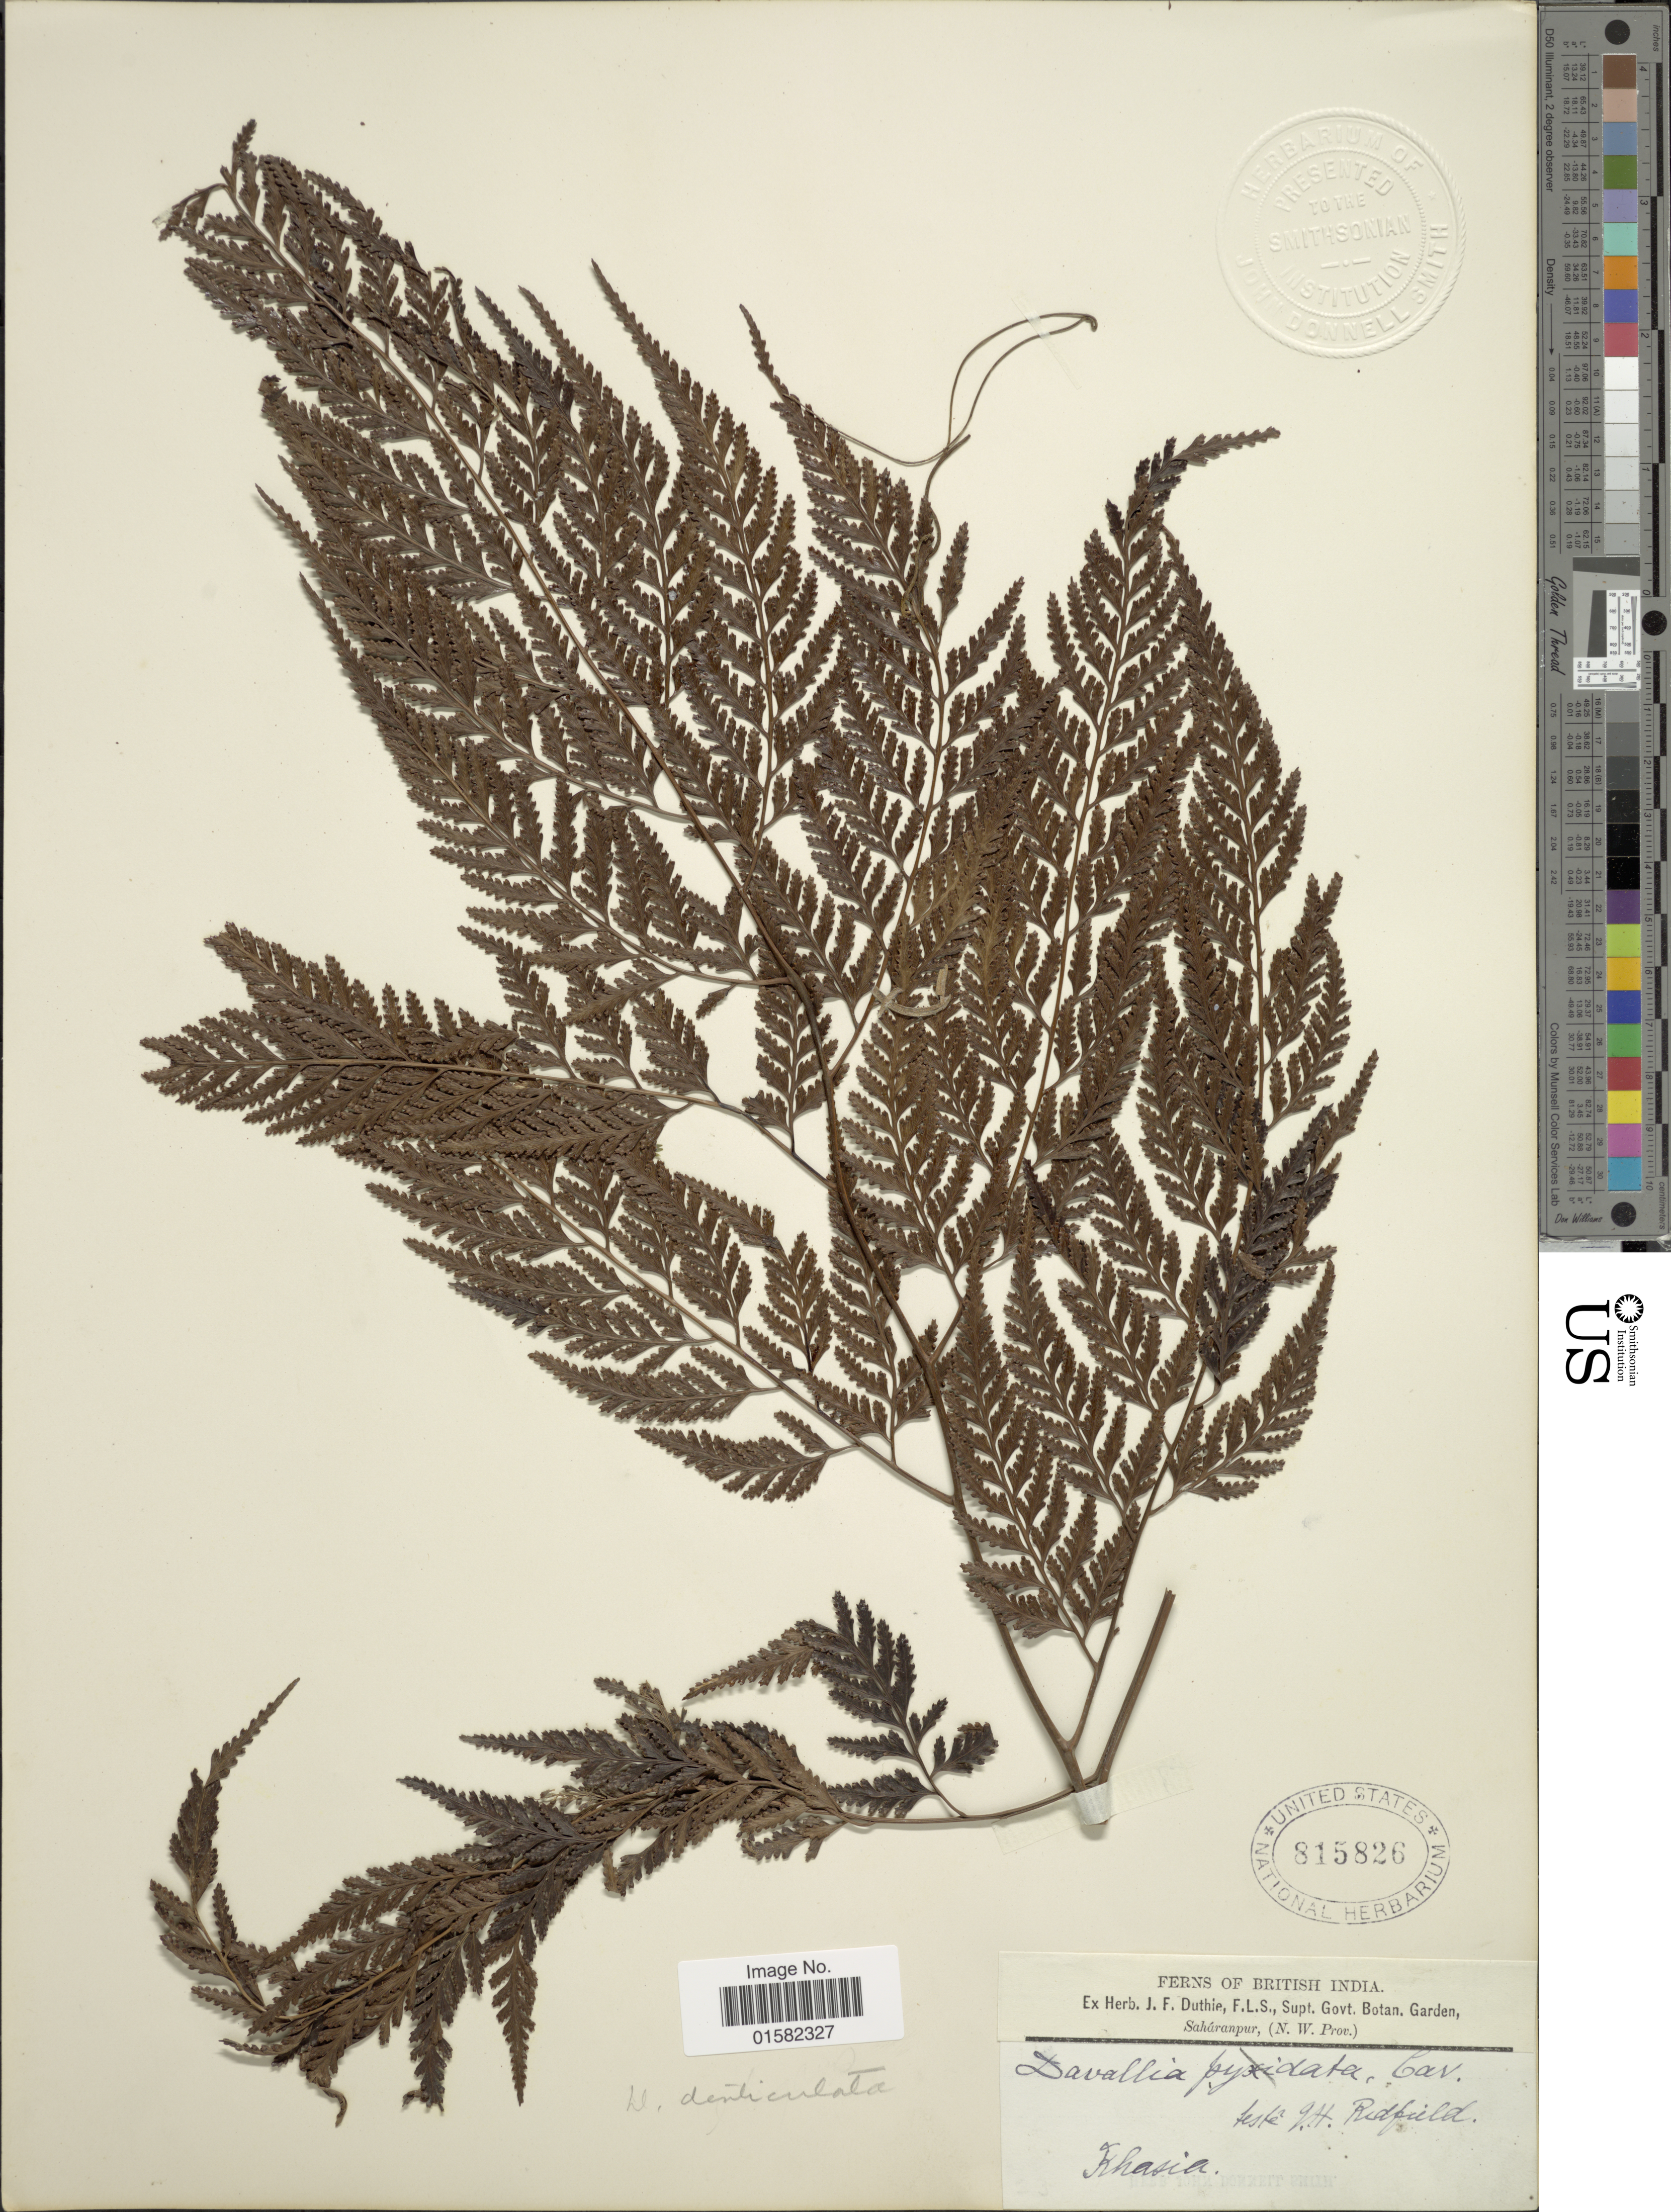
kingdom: Plantae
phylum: Tracheophyta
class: Polypodiopsida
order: Polypodiales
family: Davalliaceae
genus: Wibelia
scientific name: Wibelia denticulata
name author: (Burm. f.) M. Kato & Tsutsumi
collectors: ex herb. J. F. Duthie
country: India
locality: Ferns of British India, Khasia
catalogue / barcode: US 815826